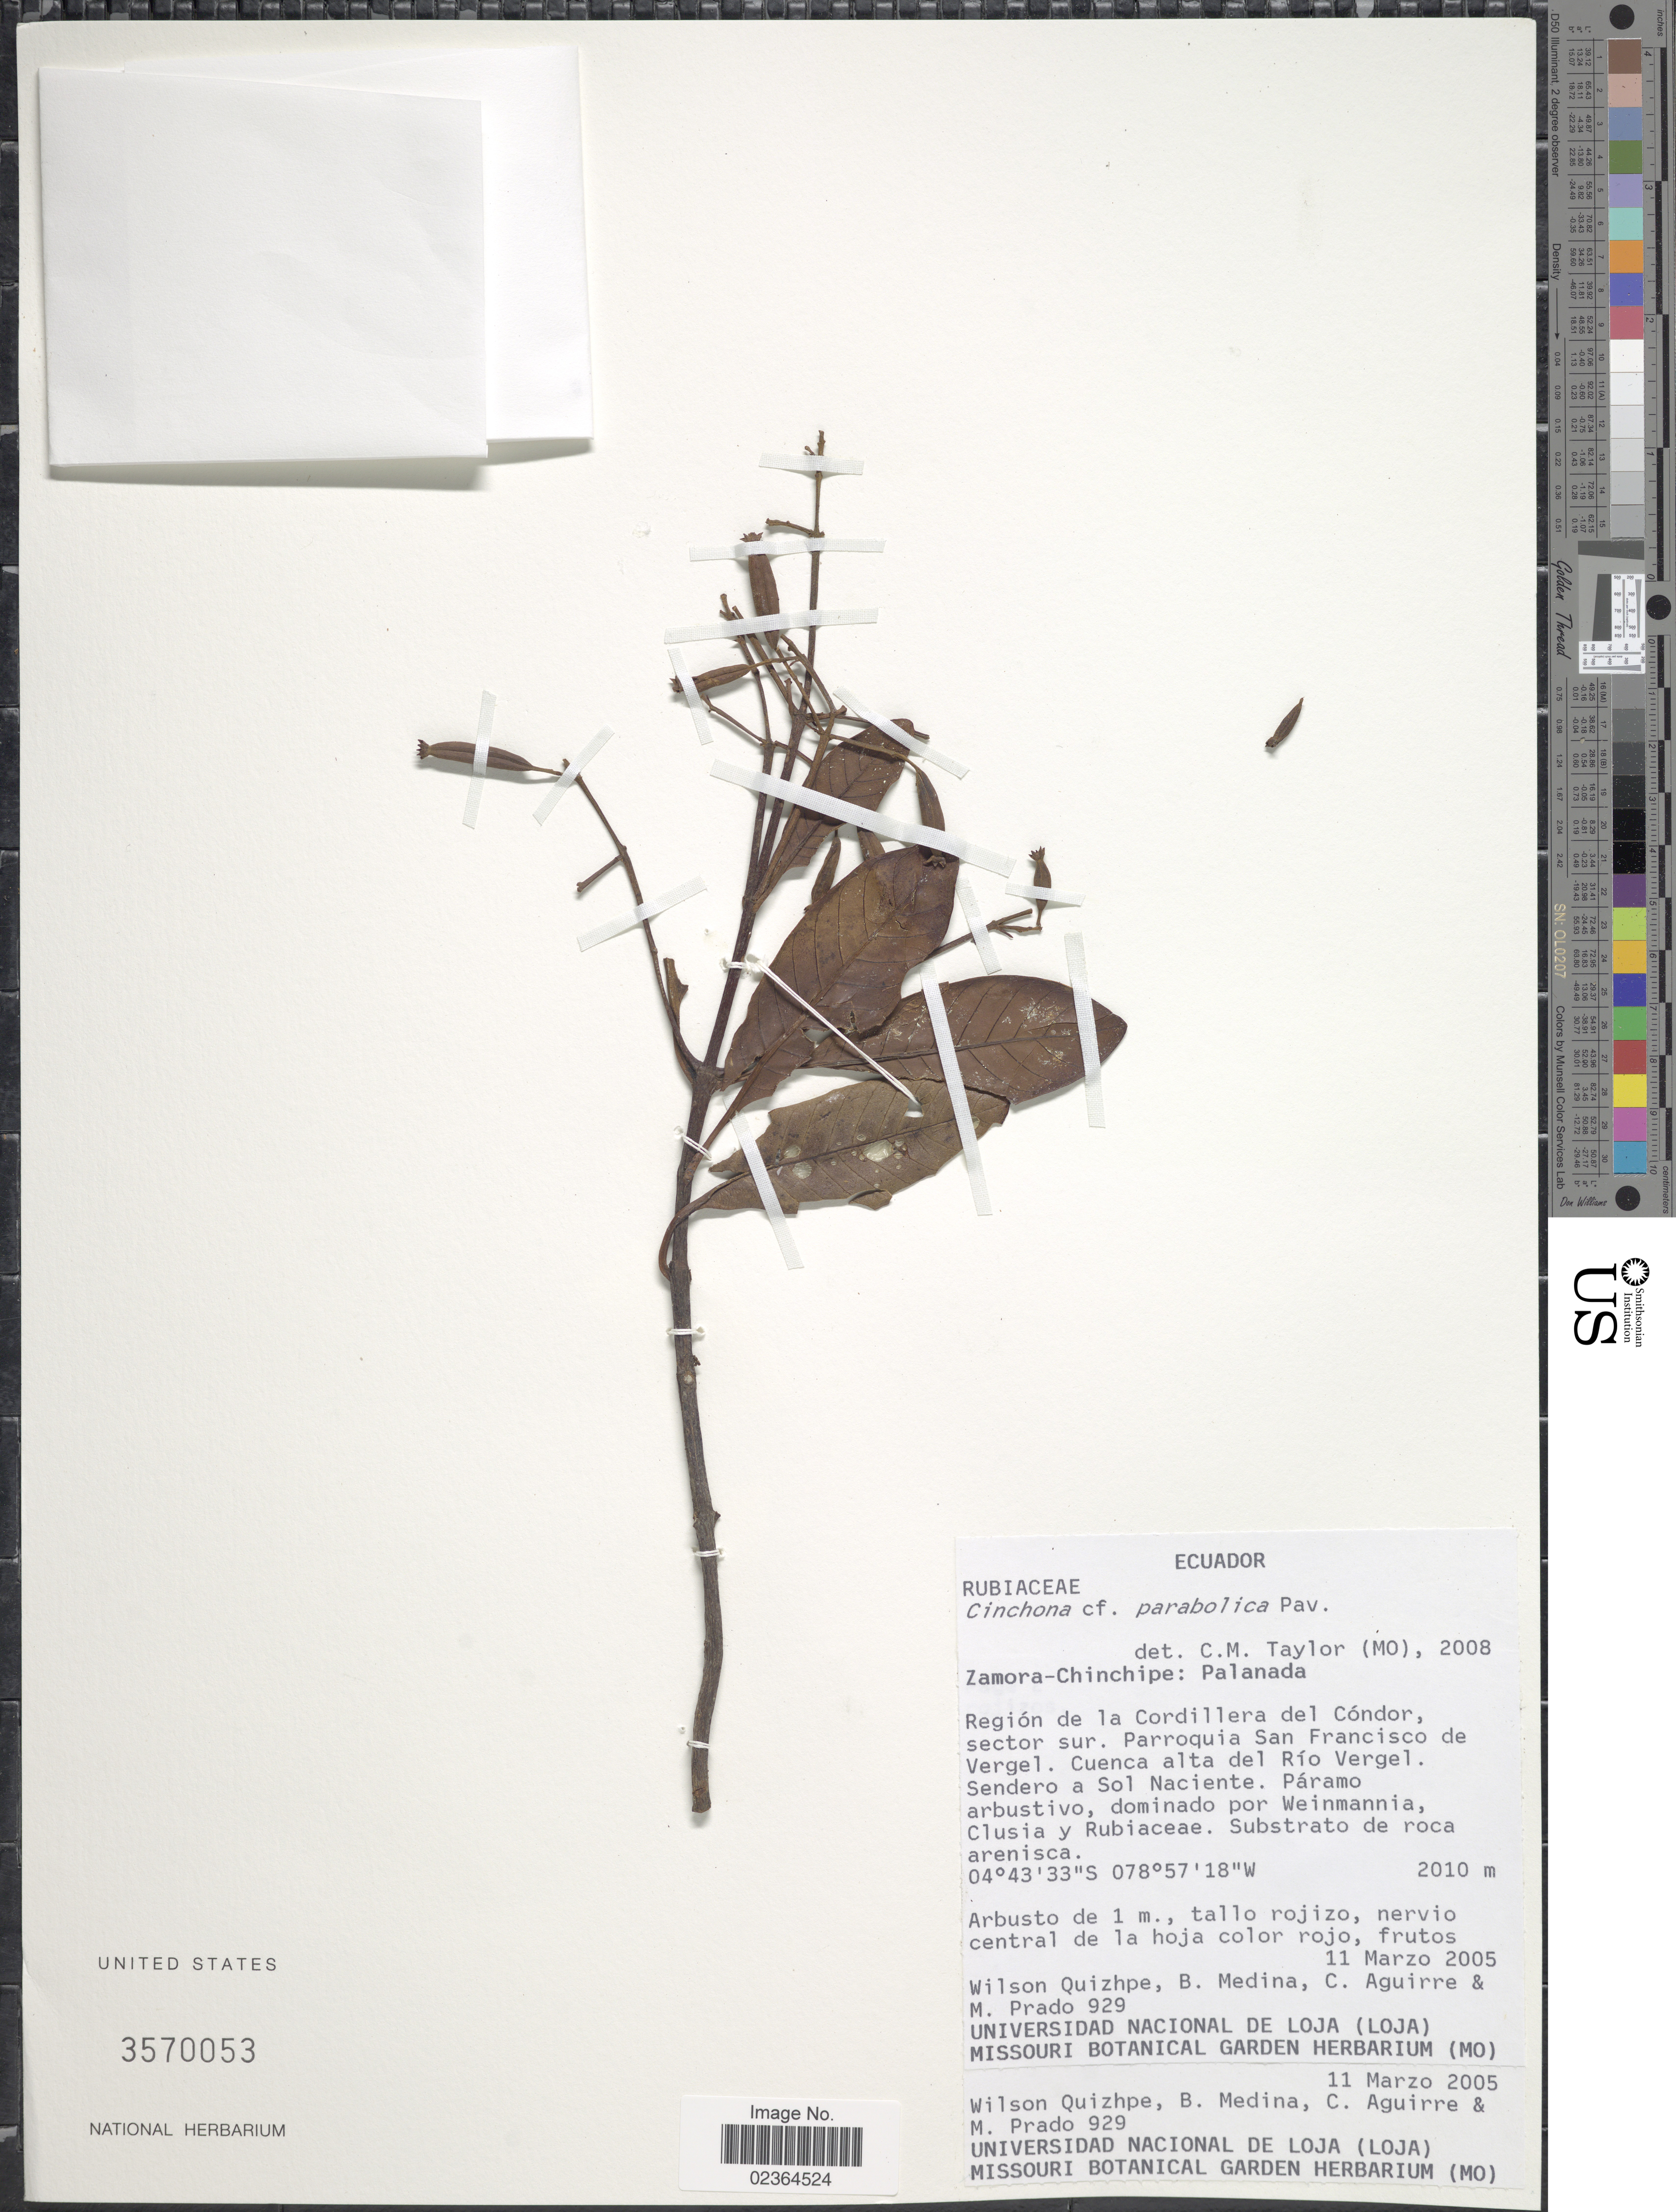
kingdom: Plantae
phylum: Tracheophyta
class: Magnoliopsida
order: Gentianales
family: Rubiaceae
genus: Cinchona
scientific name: Cinchona parabolica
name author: Pav.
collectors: W. Quizhpe, B. Medina, C. Aguirre & M. Prado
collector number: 929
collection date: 2005-03-11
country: Ecuador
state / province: Zamora-Chinchipe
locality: Zamora-Chinchipe: Palanada, Region de la Cordillera del Condor, sector sur. Parroquia San Francisco de Vergel, Cuenca alta del Rio Vergel, Sendero a Sol Naciente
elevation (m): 2010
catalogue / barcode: US 3570053